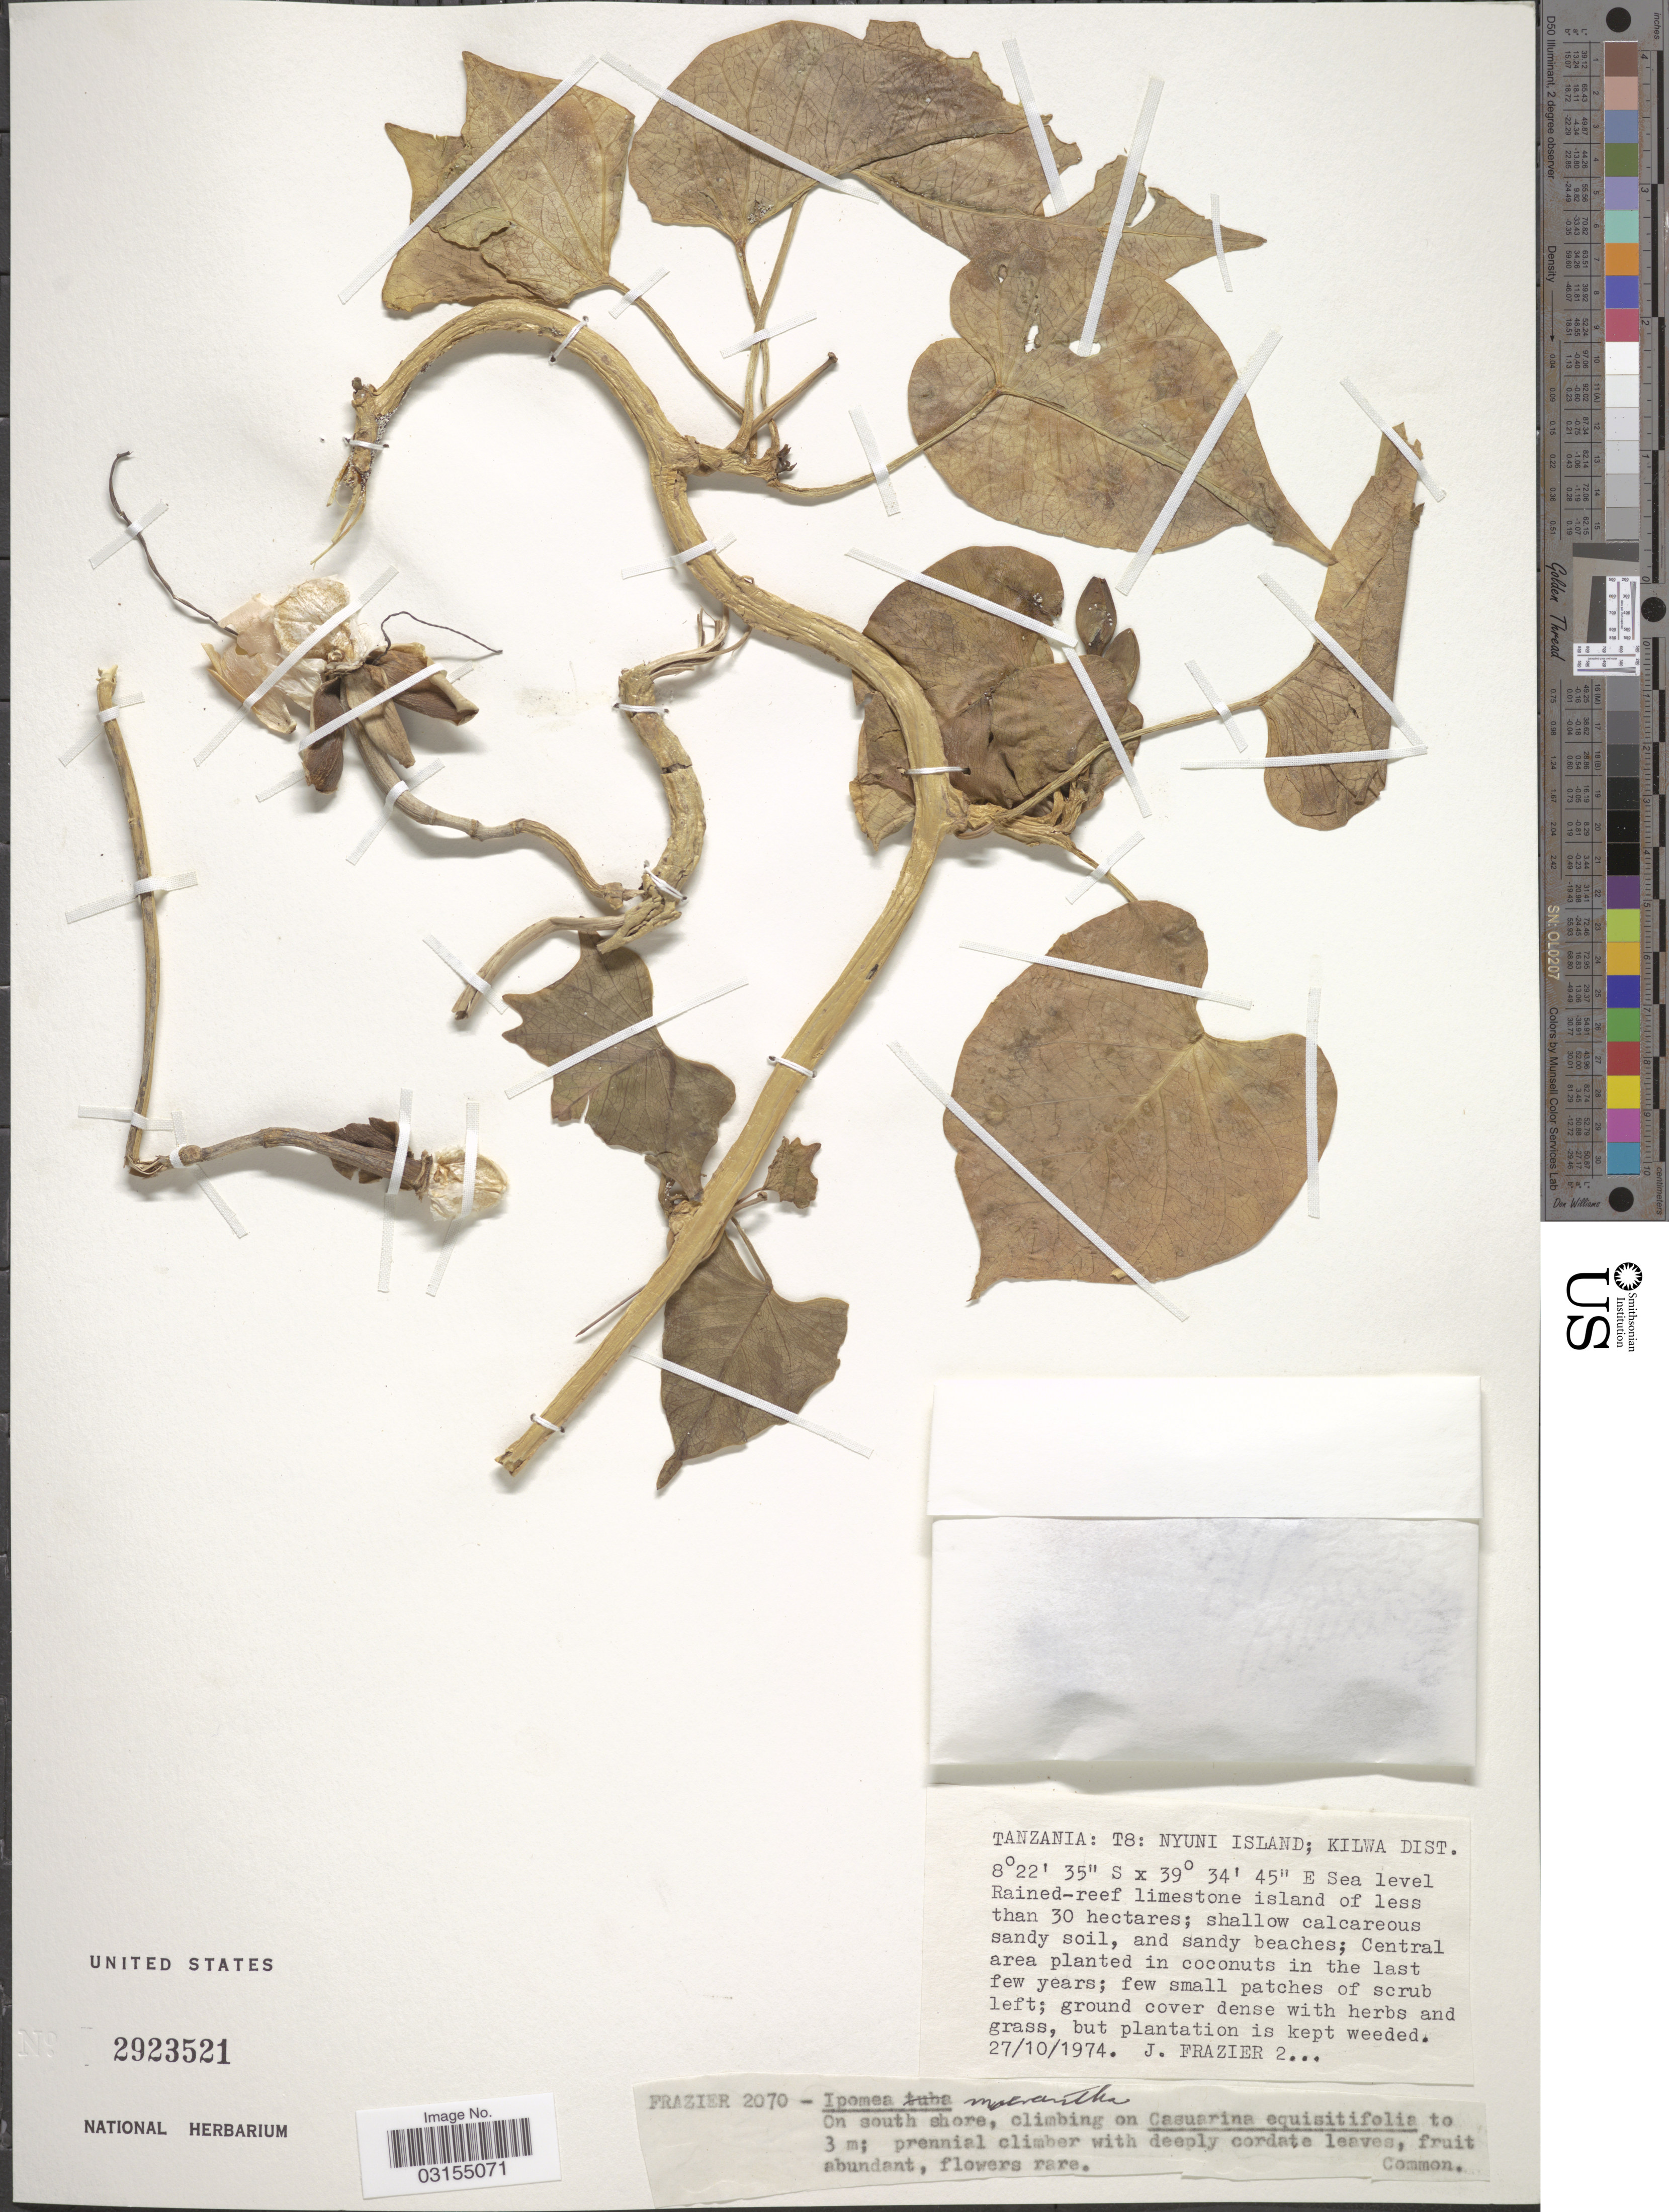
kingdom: Plantae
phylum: Tracheophyta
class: Magnoliopsida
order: Solanales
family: Convolvulaceae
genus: Ipomoea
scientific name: Ipomoea macrantha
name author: Roem. & Schult.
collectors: J. Frazier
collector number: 2070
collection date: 1974-10-27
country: Tanzania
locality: T8: Nyuni Island; Kilwa Dist.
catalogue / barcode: US 2923521